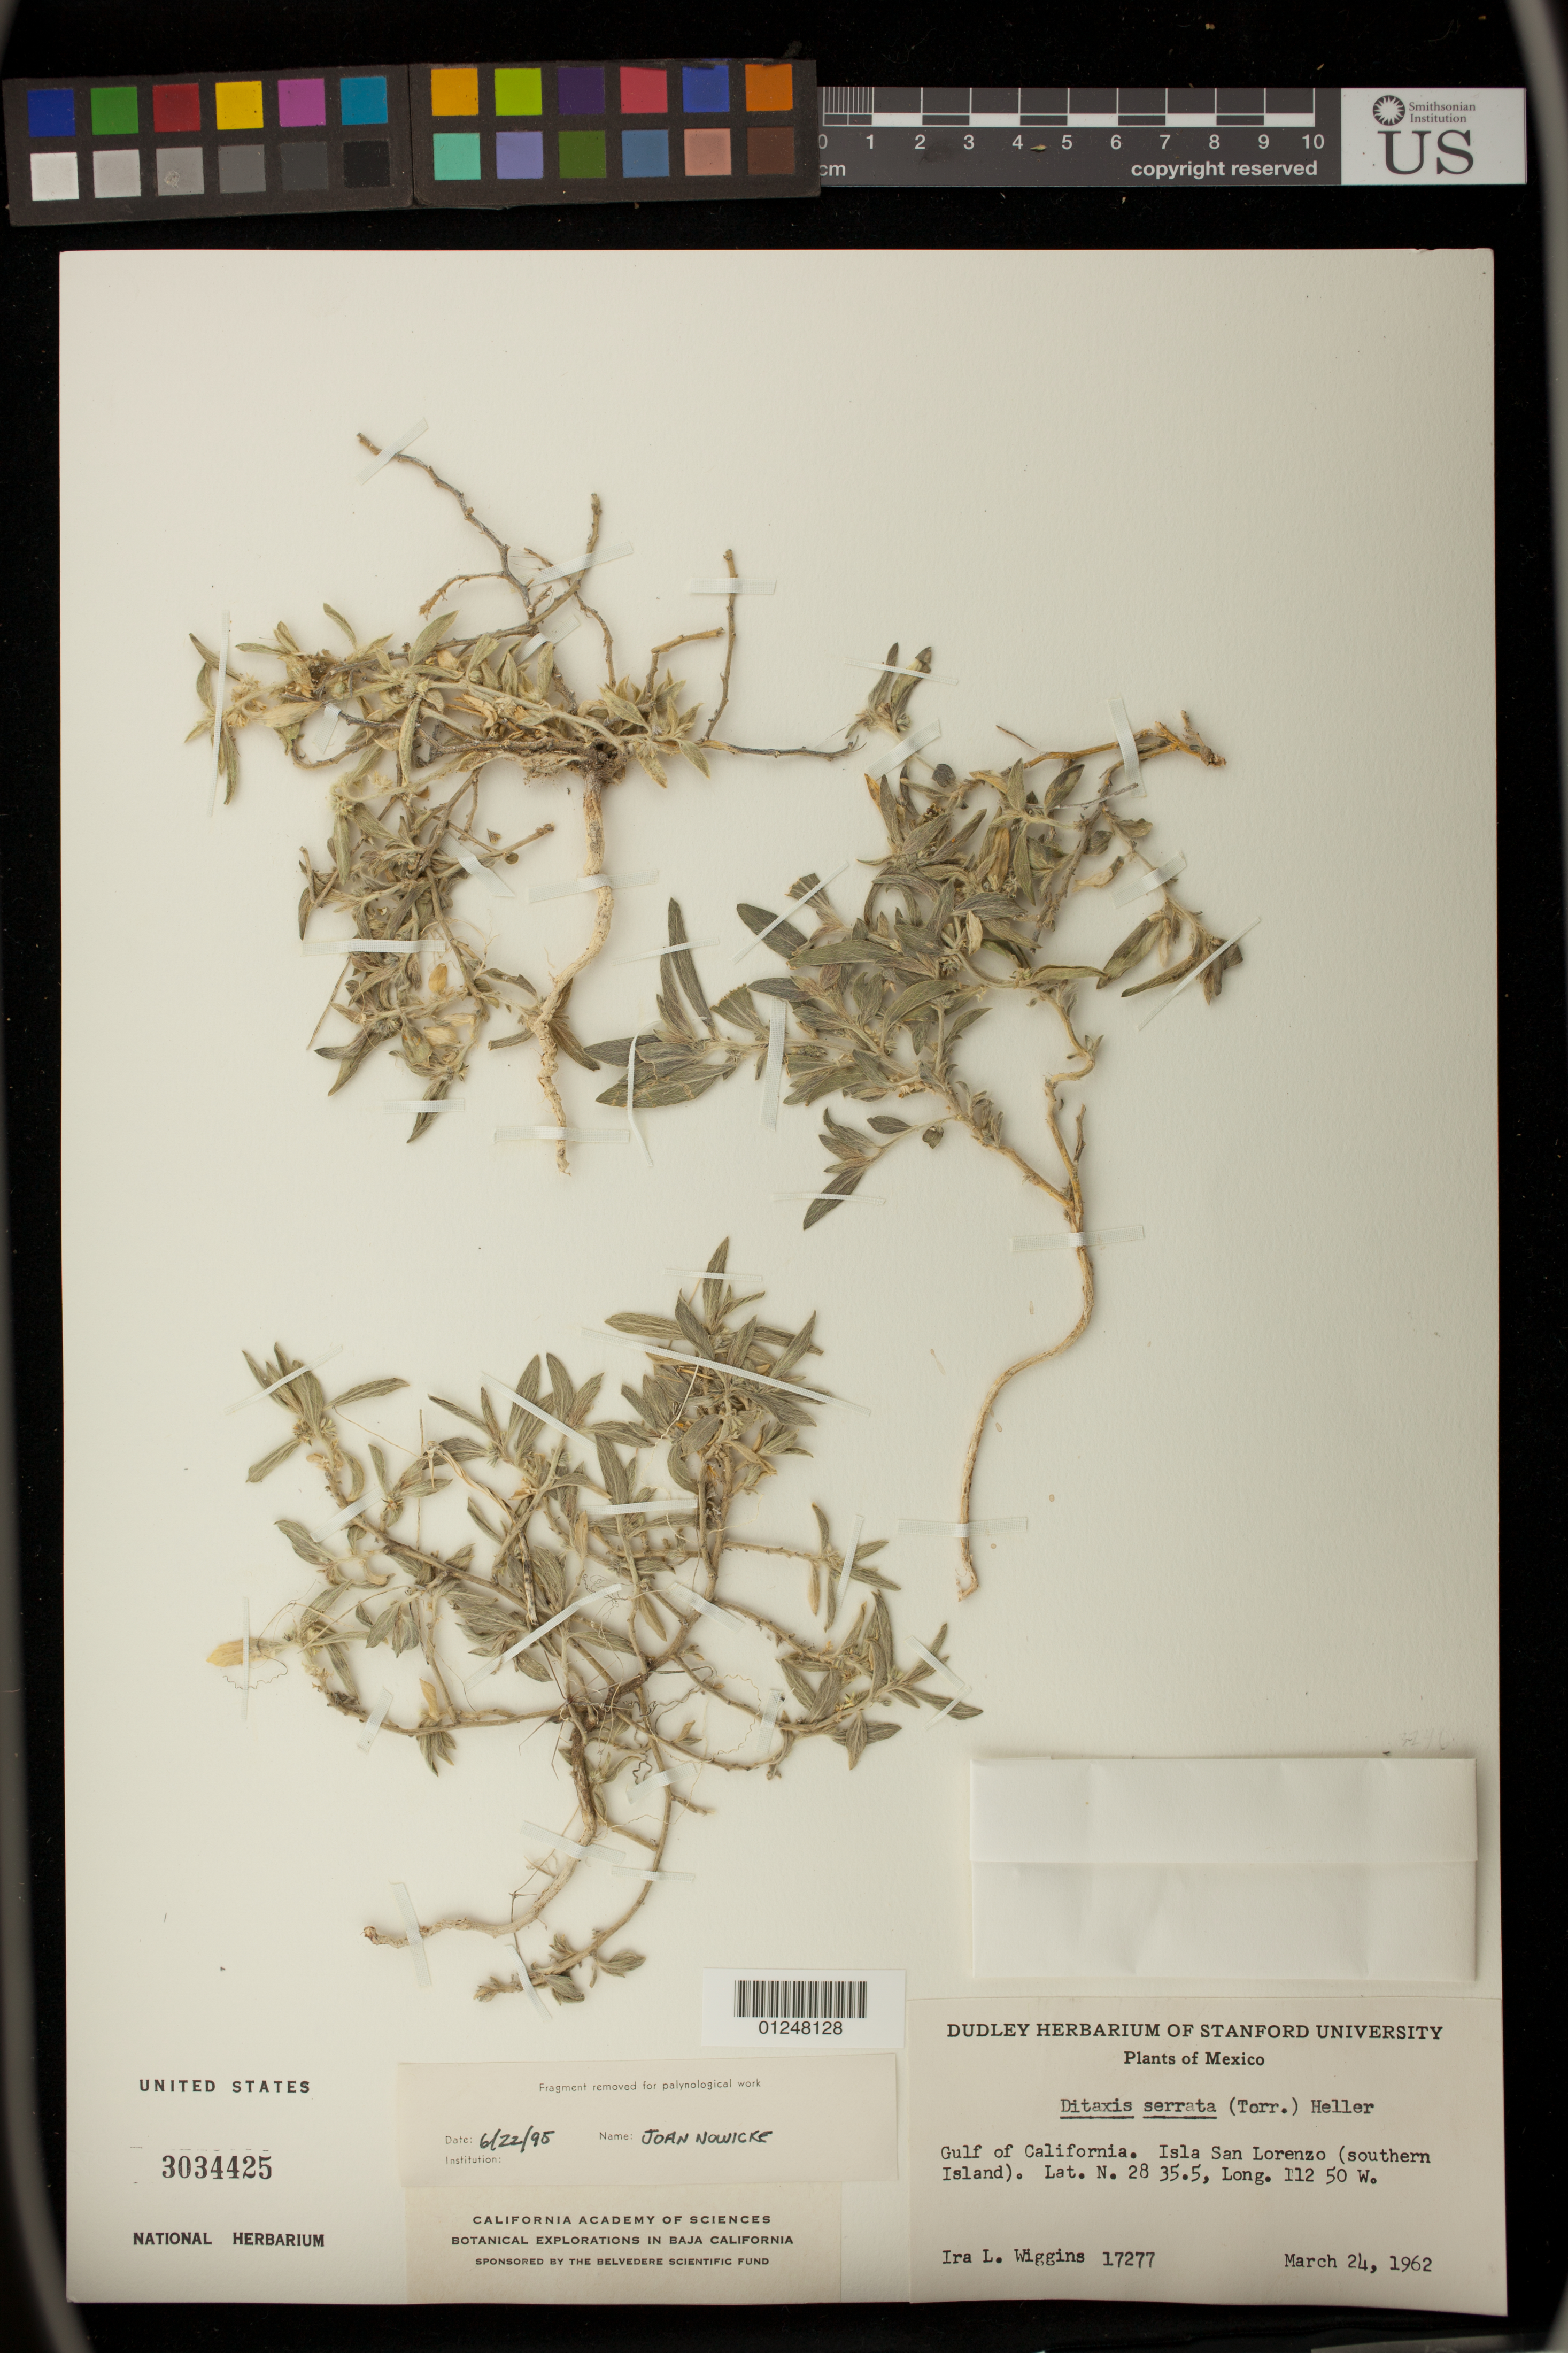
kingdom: Plantae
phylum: Tracheophyta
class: Magnoliopsida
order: Malpighiales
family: Euphorbiaceae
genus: Argythamnia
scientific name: Argythamnia serrata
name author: (Torr.) Müll. Arg.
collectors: I. L. Wiggins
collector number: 17277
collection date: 1962-03-24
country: Mexico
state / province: Baja California Norte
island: San Lorenzo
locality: Gulf of California. Isla San Lorenzo (southern Island).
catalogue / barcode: US 3034425